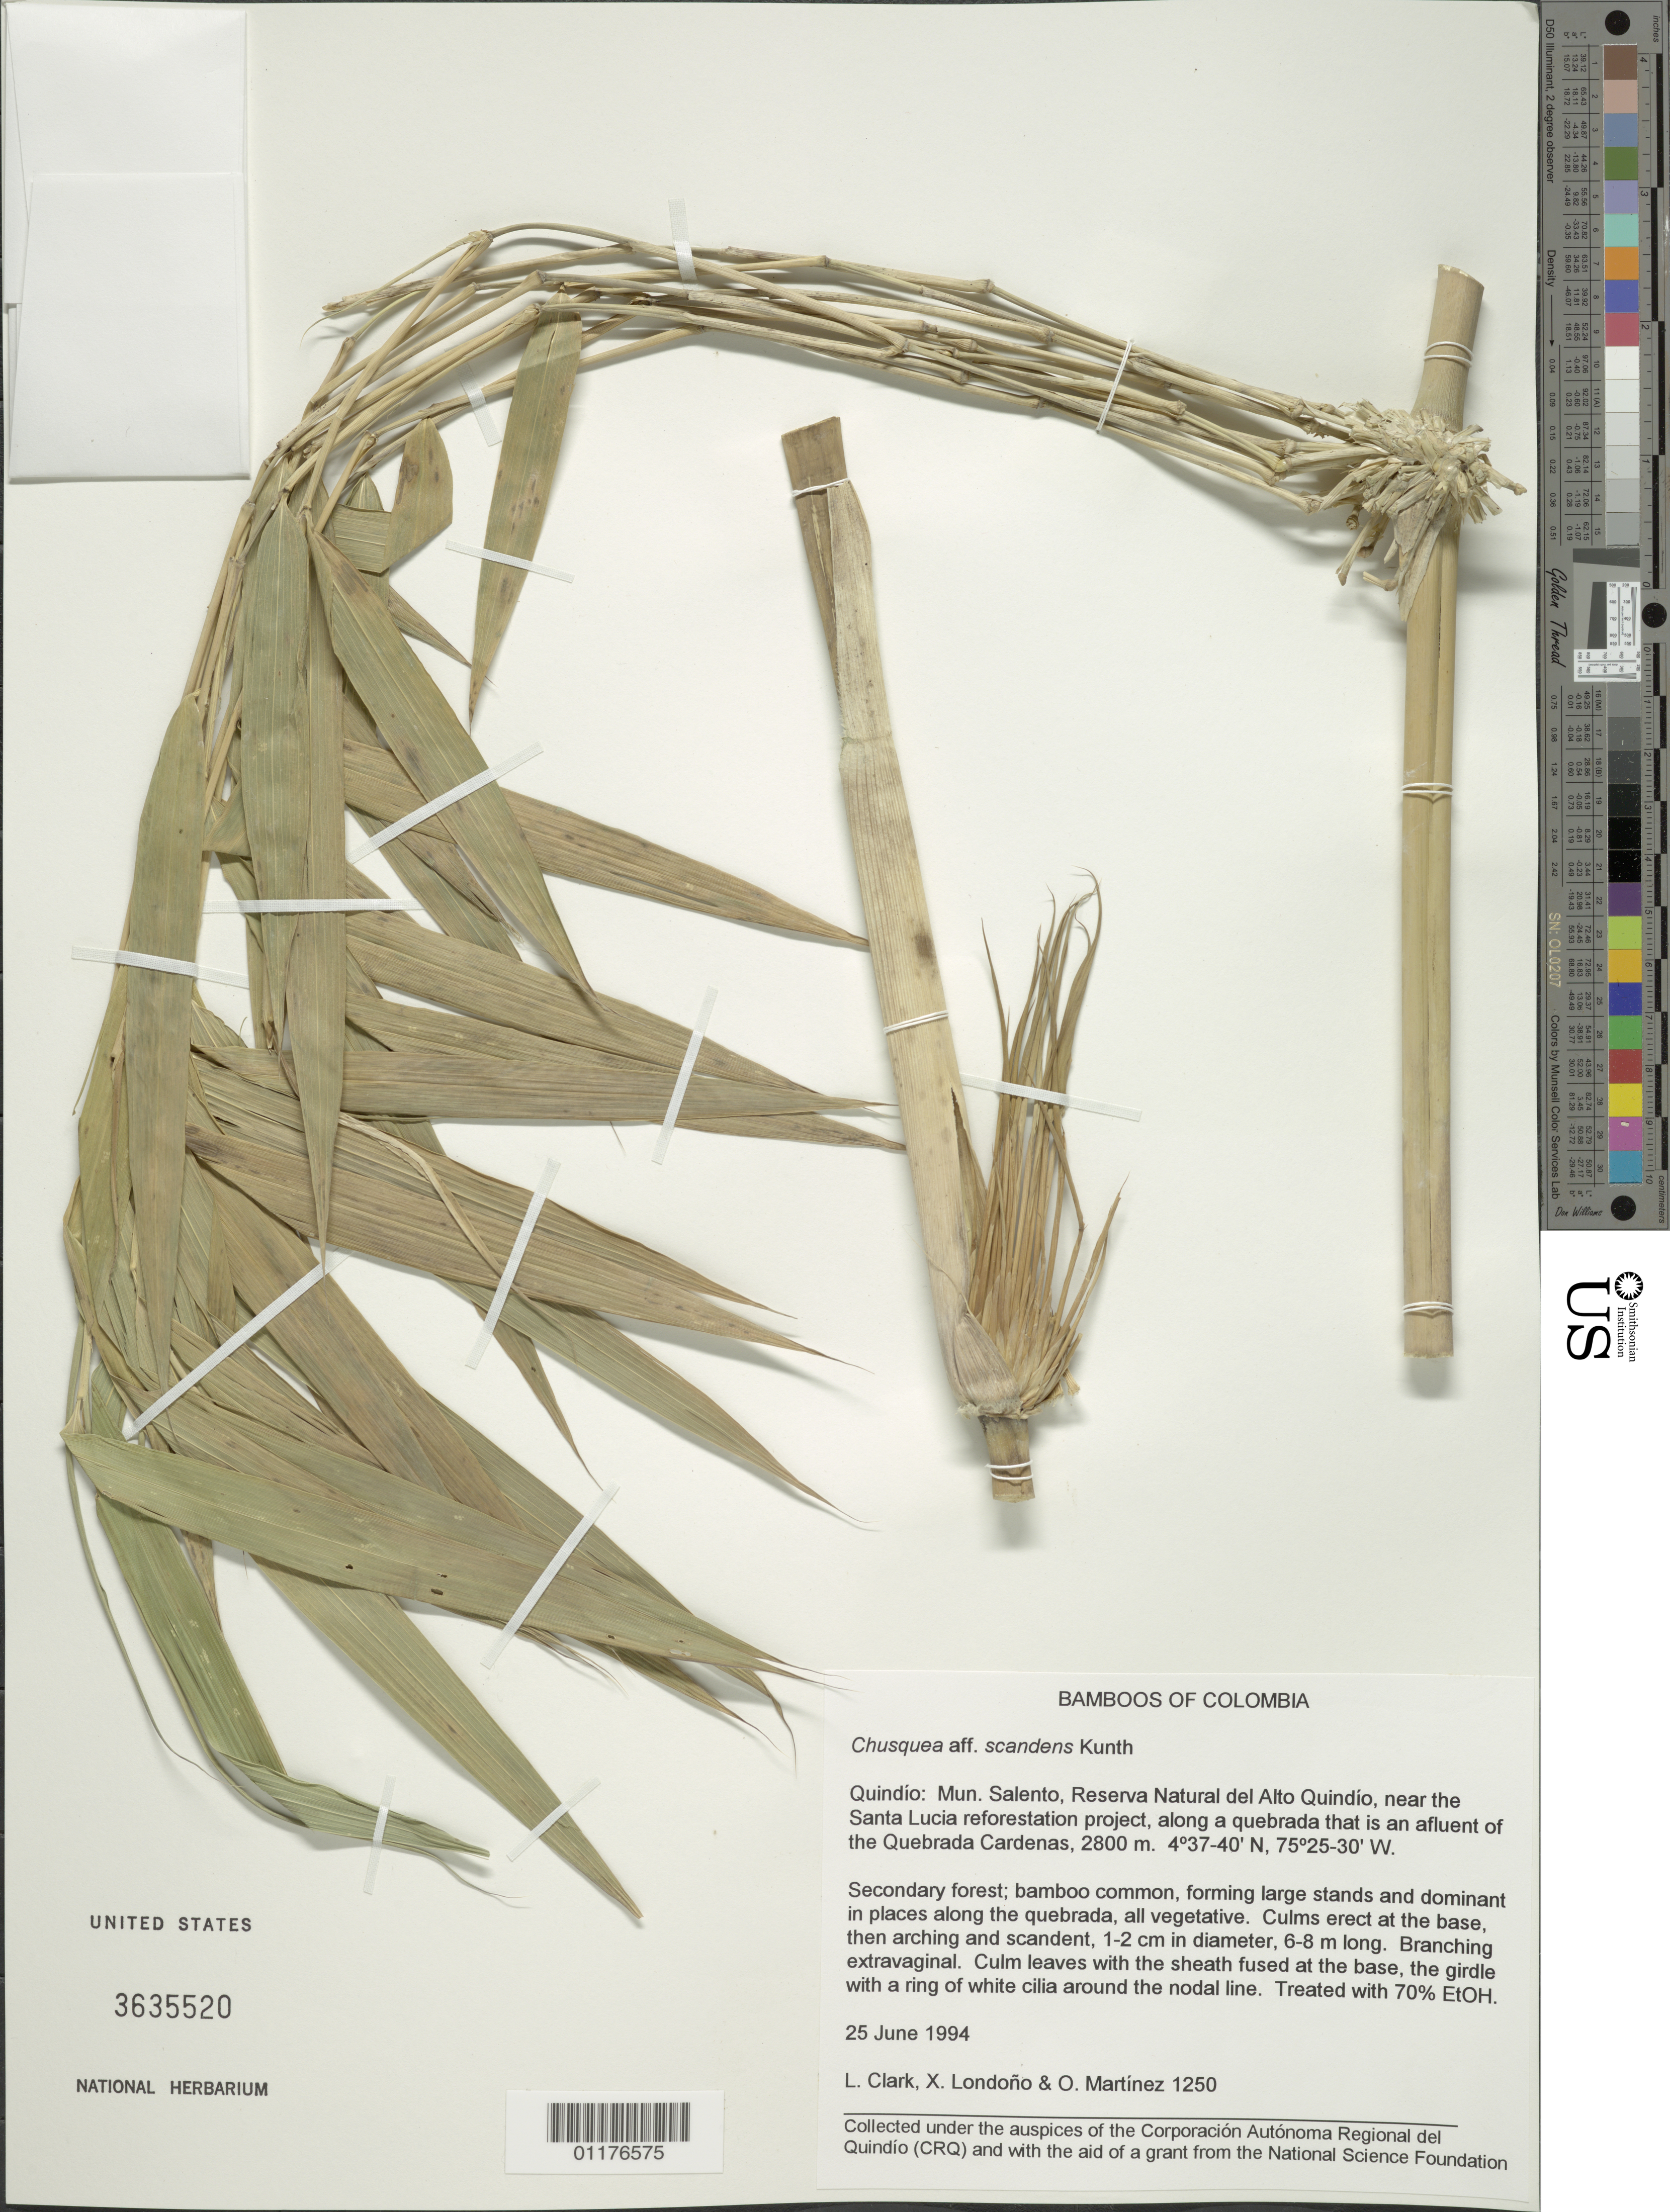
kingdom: Plantae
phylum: Tracheophyta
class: Liliopsida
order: Poales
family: Poaceae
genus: Chusquea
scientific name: Chusquea scandens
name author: Kunth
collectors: L. G. Clark, X. Londoño & O. Martínez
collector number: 1250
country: Colombia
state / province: Quindío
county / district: Salento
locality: Reserva Natural de Alto Quindio, near the Santa Lucia reforestation project, along a quebrada that is an afluent of the Quebrada Cardenas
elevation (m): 2800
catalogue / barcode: US 3635520